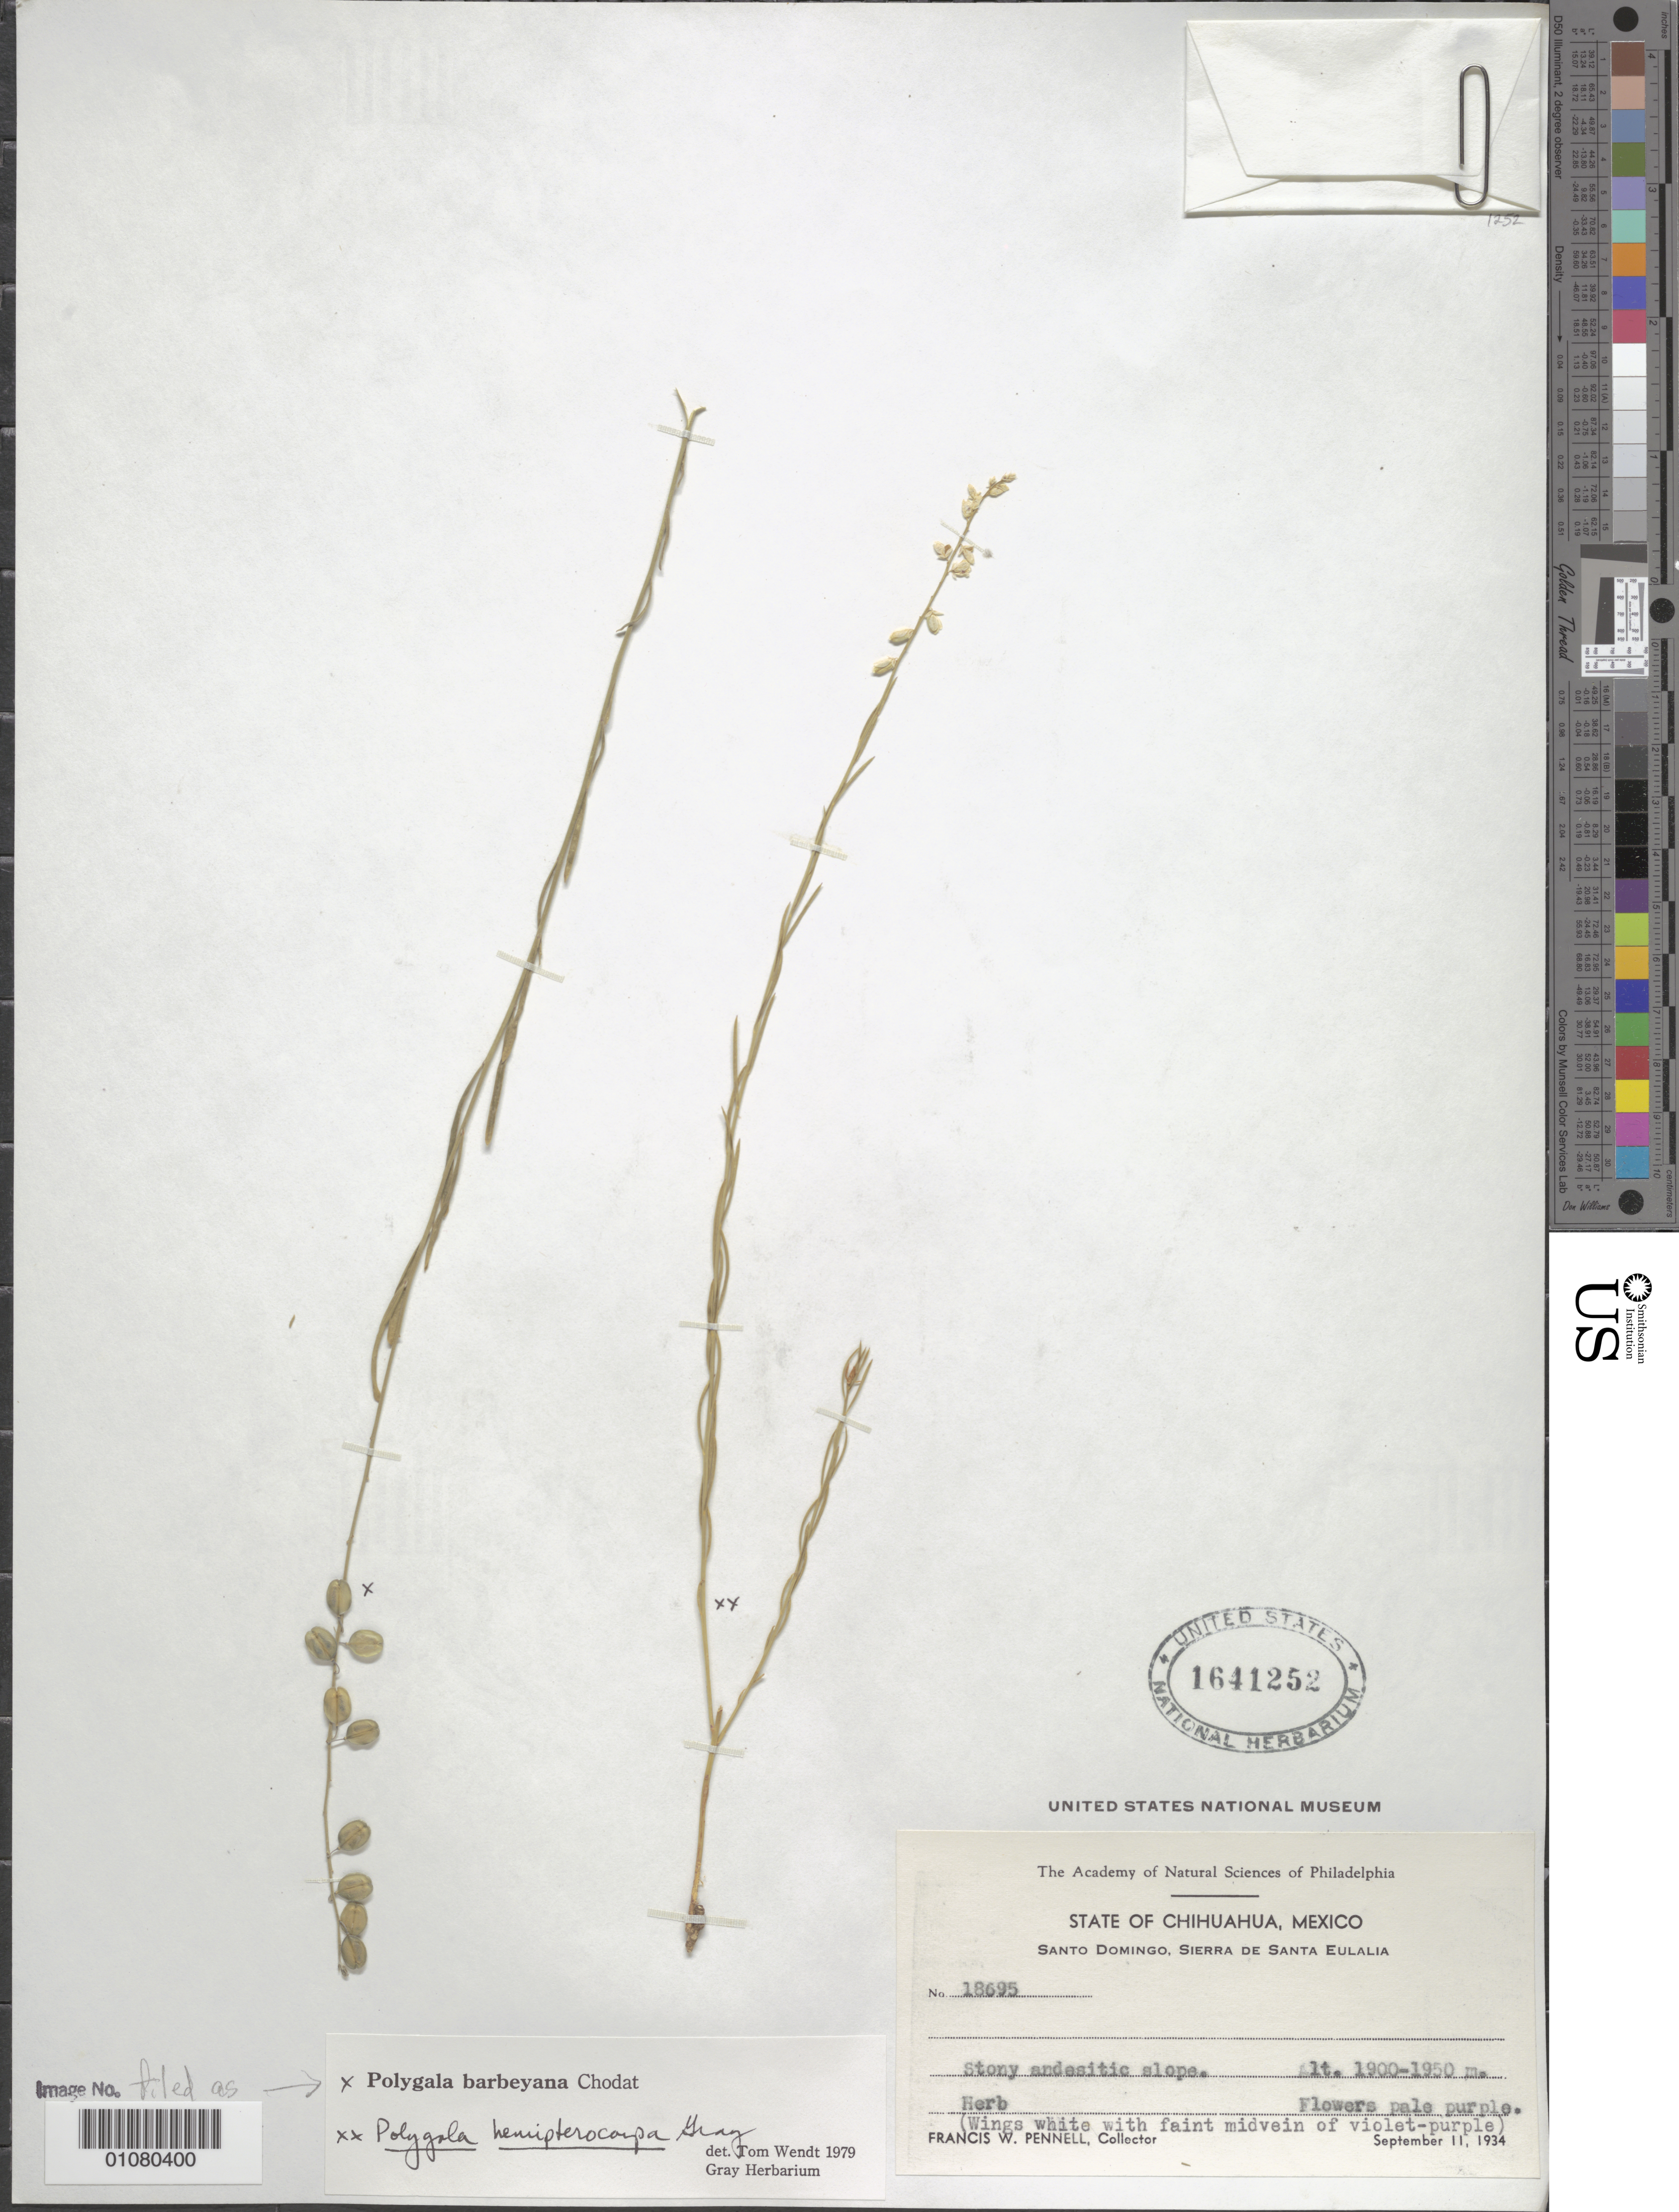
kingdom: Plantae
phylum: Tracheophyta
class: Magnoliopsida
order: Fabales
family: Polygalaceae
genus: Hebecarpa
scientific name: Hebecarpa barbeyana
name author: (Chodat) J.R. Abbott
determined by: Strong, Mark T., (BOT), Smithsonian Institution - National Museum of Natural History (UNITED STATES)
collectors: F. W. Pennell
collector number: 18695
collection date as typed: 11 Sep 1934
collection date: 1934-09-11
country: Mexico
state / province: Chihuahua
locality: Santo Domingo, Sierra de Santa Eulalia.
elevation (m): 1900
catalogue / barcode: US 1641252